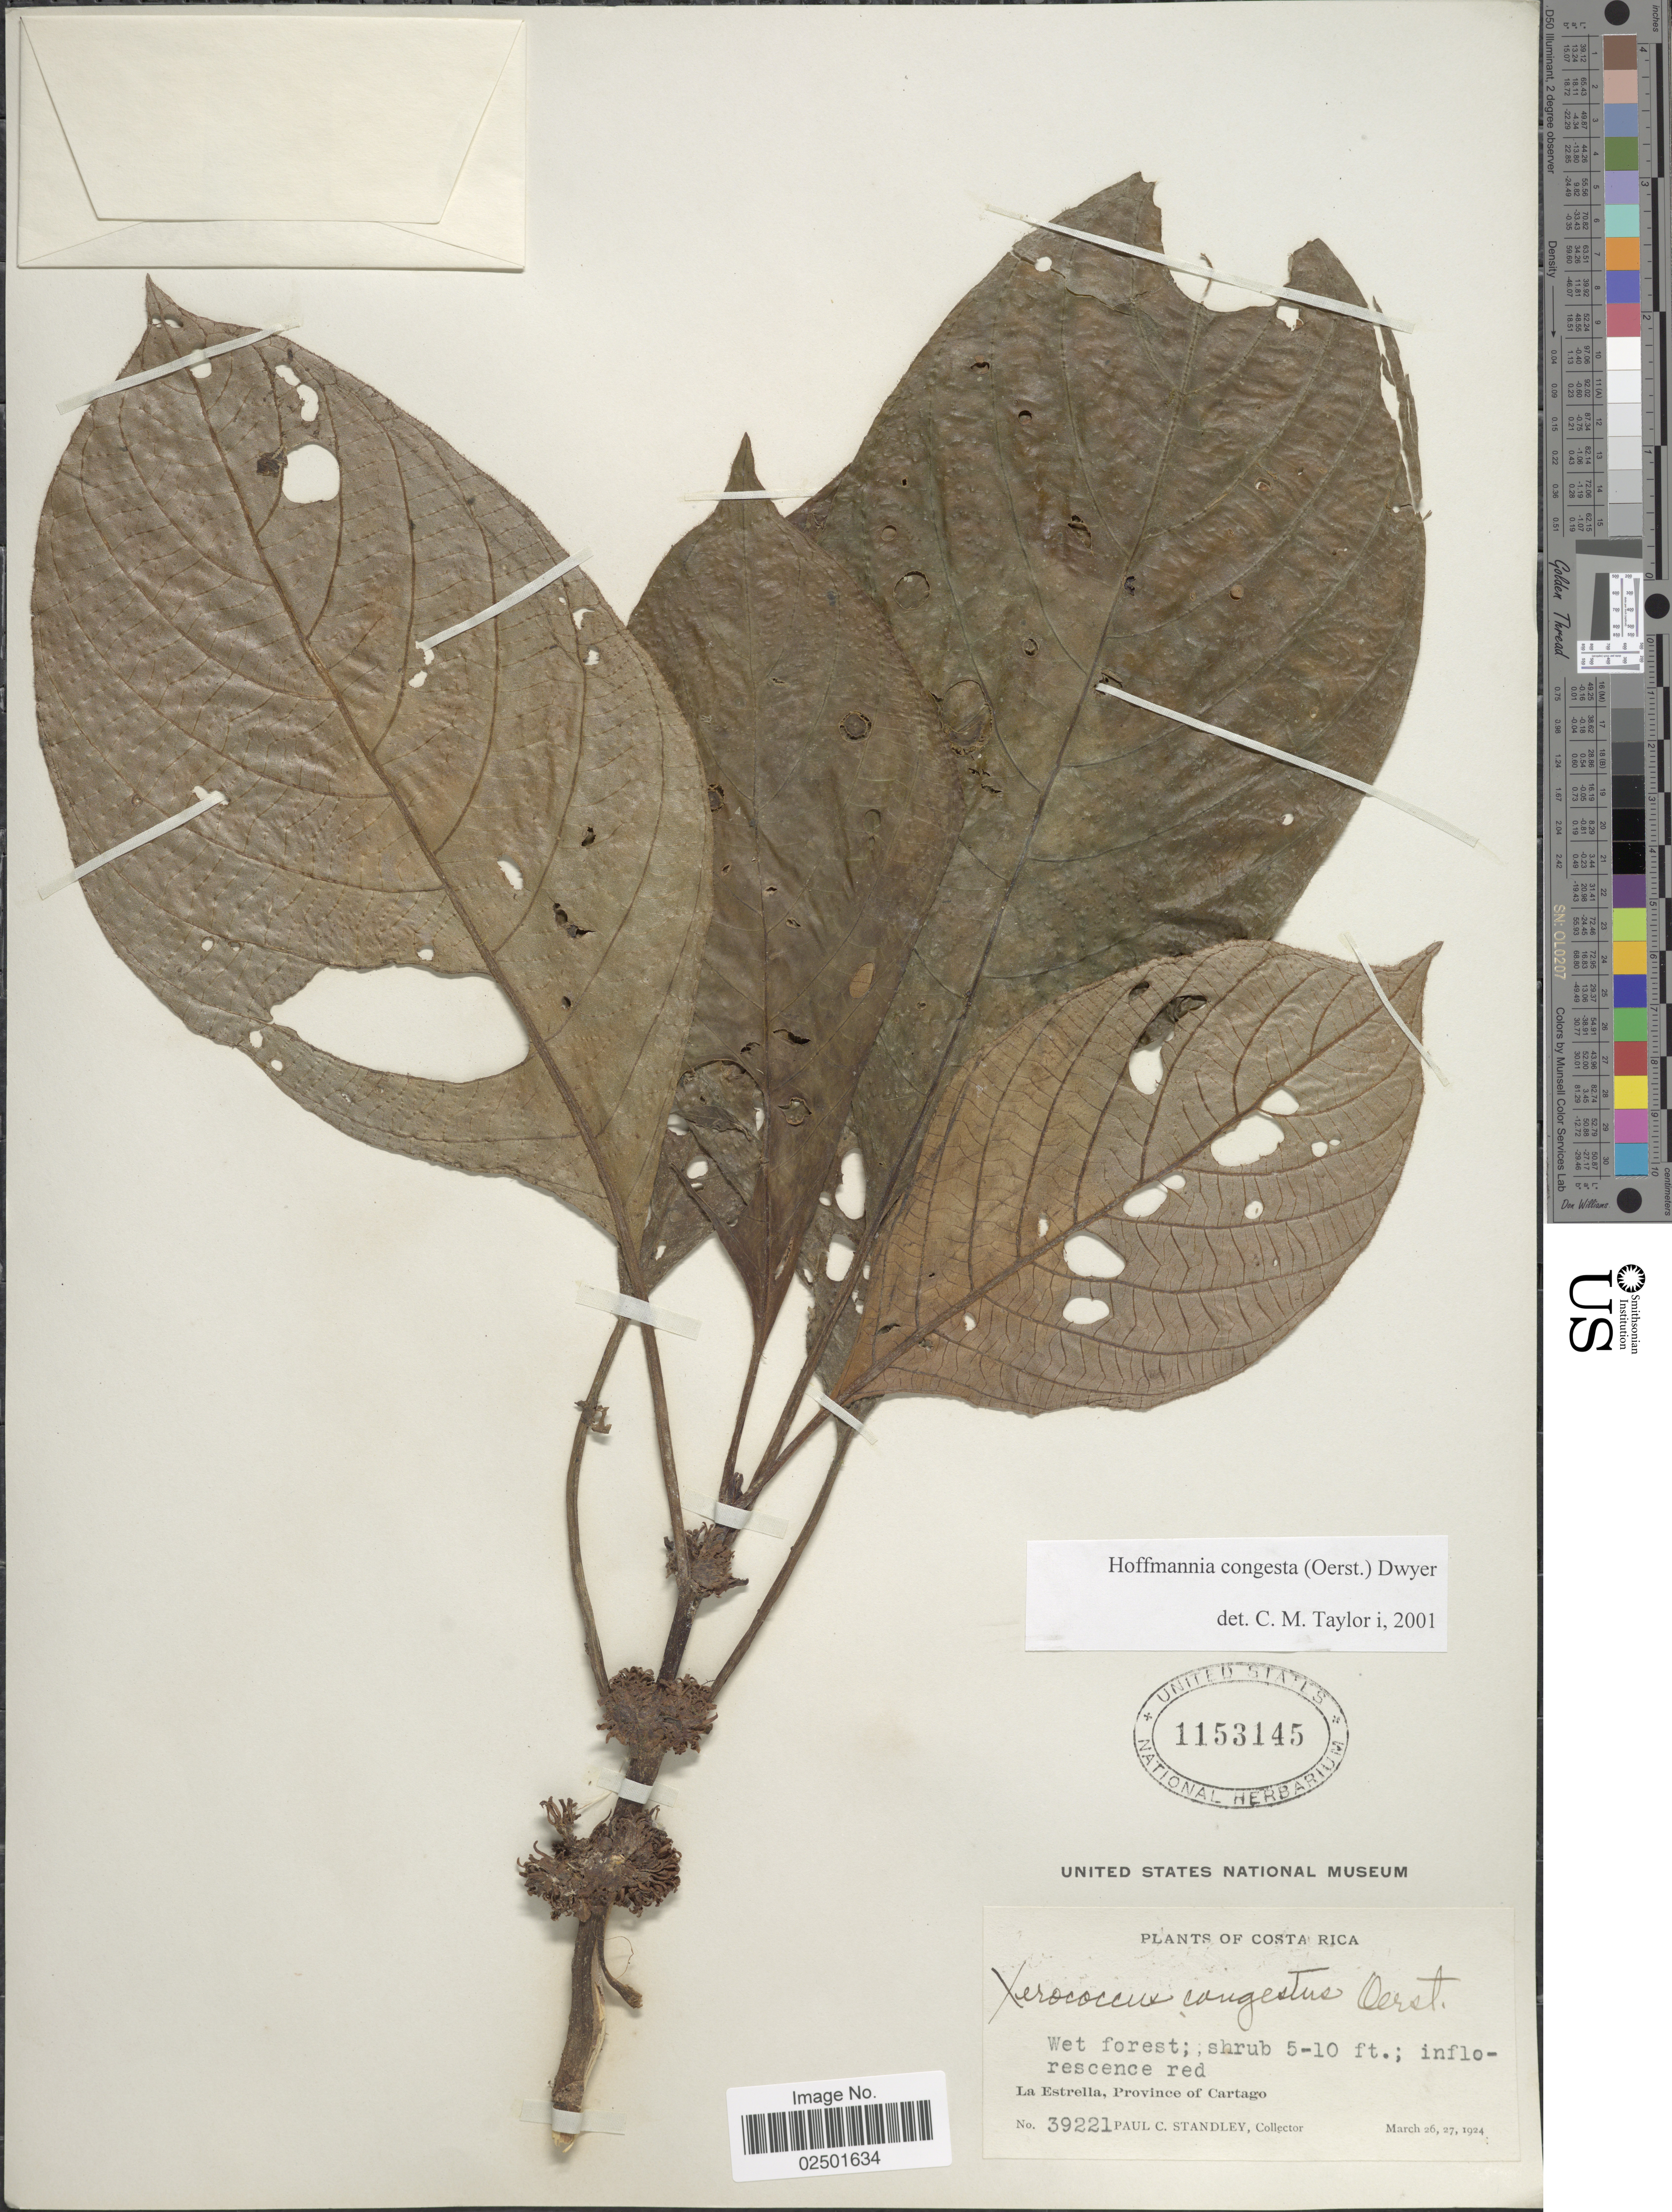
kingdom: Plantae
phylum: Tracheophyta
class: Magnoliopsida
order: Gentianales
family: Rubiaceae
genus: Hoffmannia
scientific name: Hoffmannia congesta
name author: (Oerst.) Dwyer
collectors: P. C. Standley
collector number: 39221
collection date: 1924-03-26/1924-03-27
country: Costa Rica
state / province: Cartago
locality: La Estrella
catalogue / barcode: US 1153145